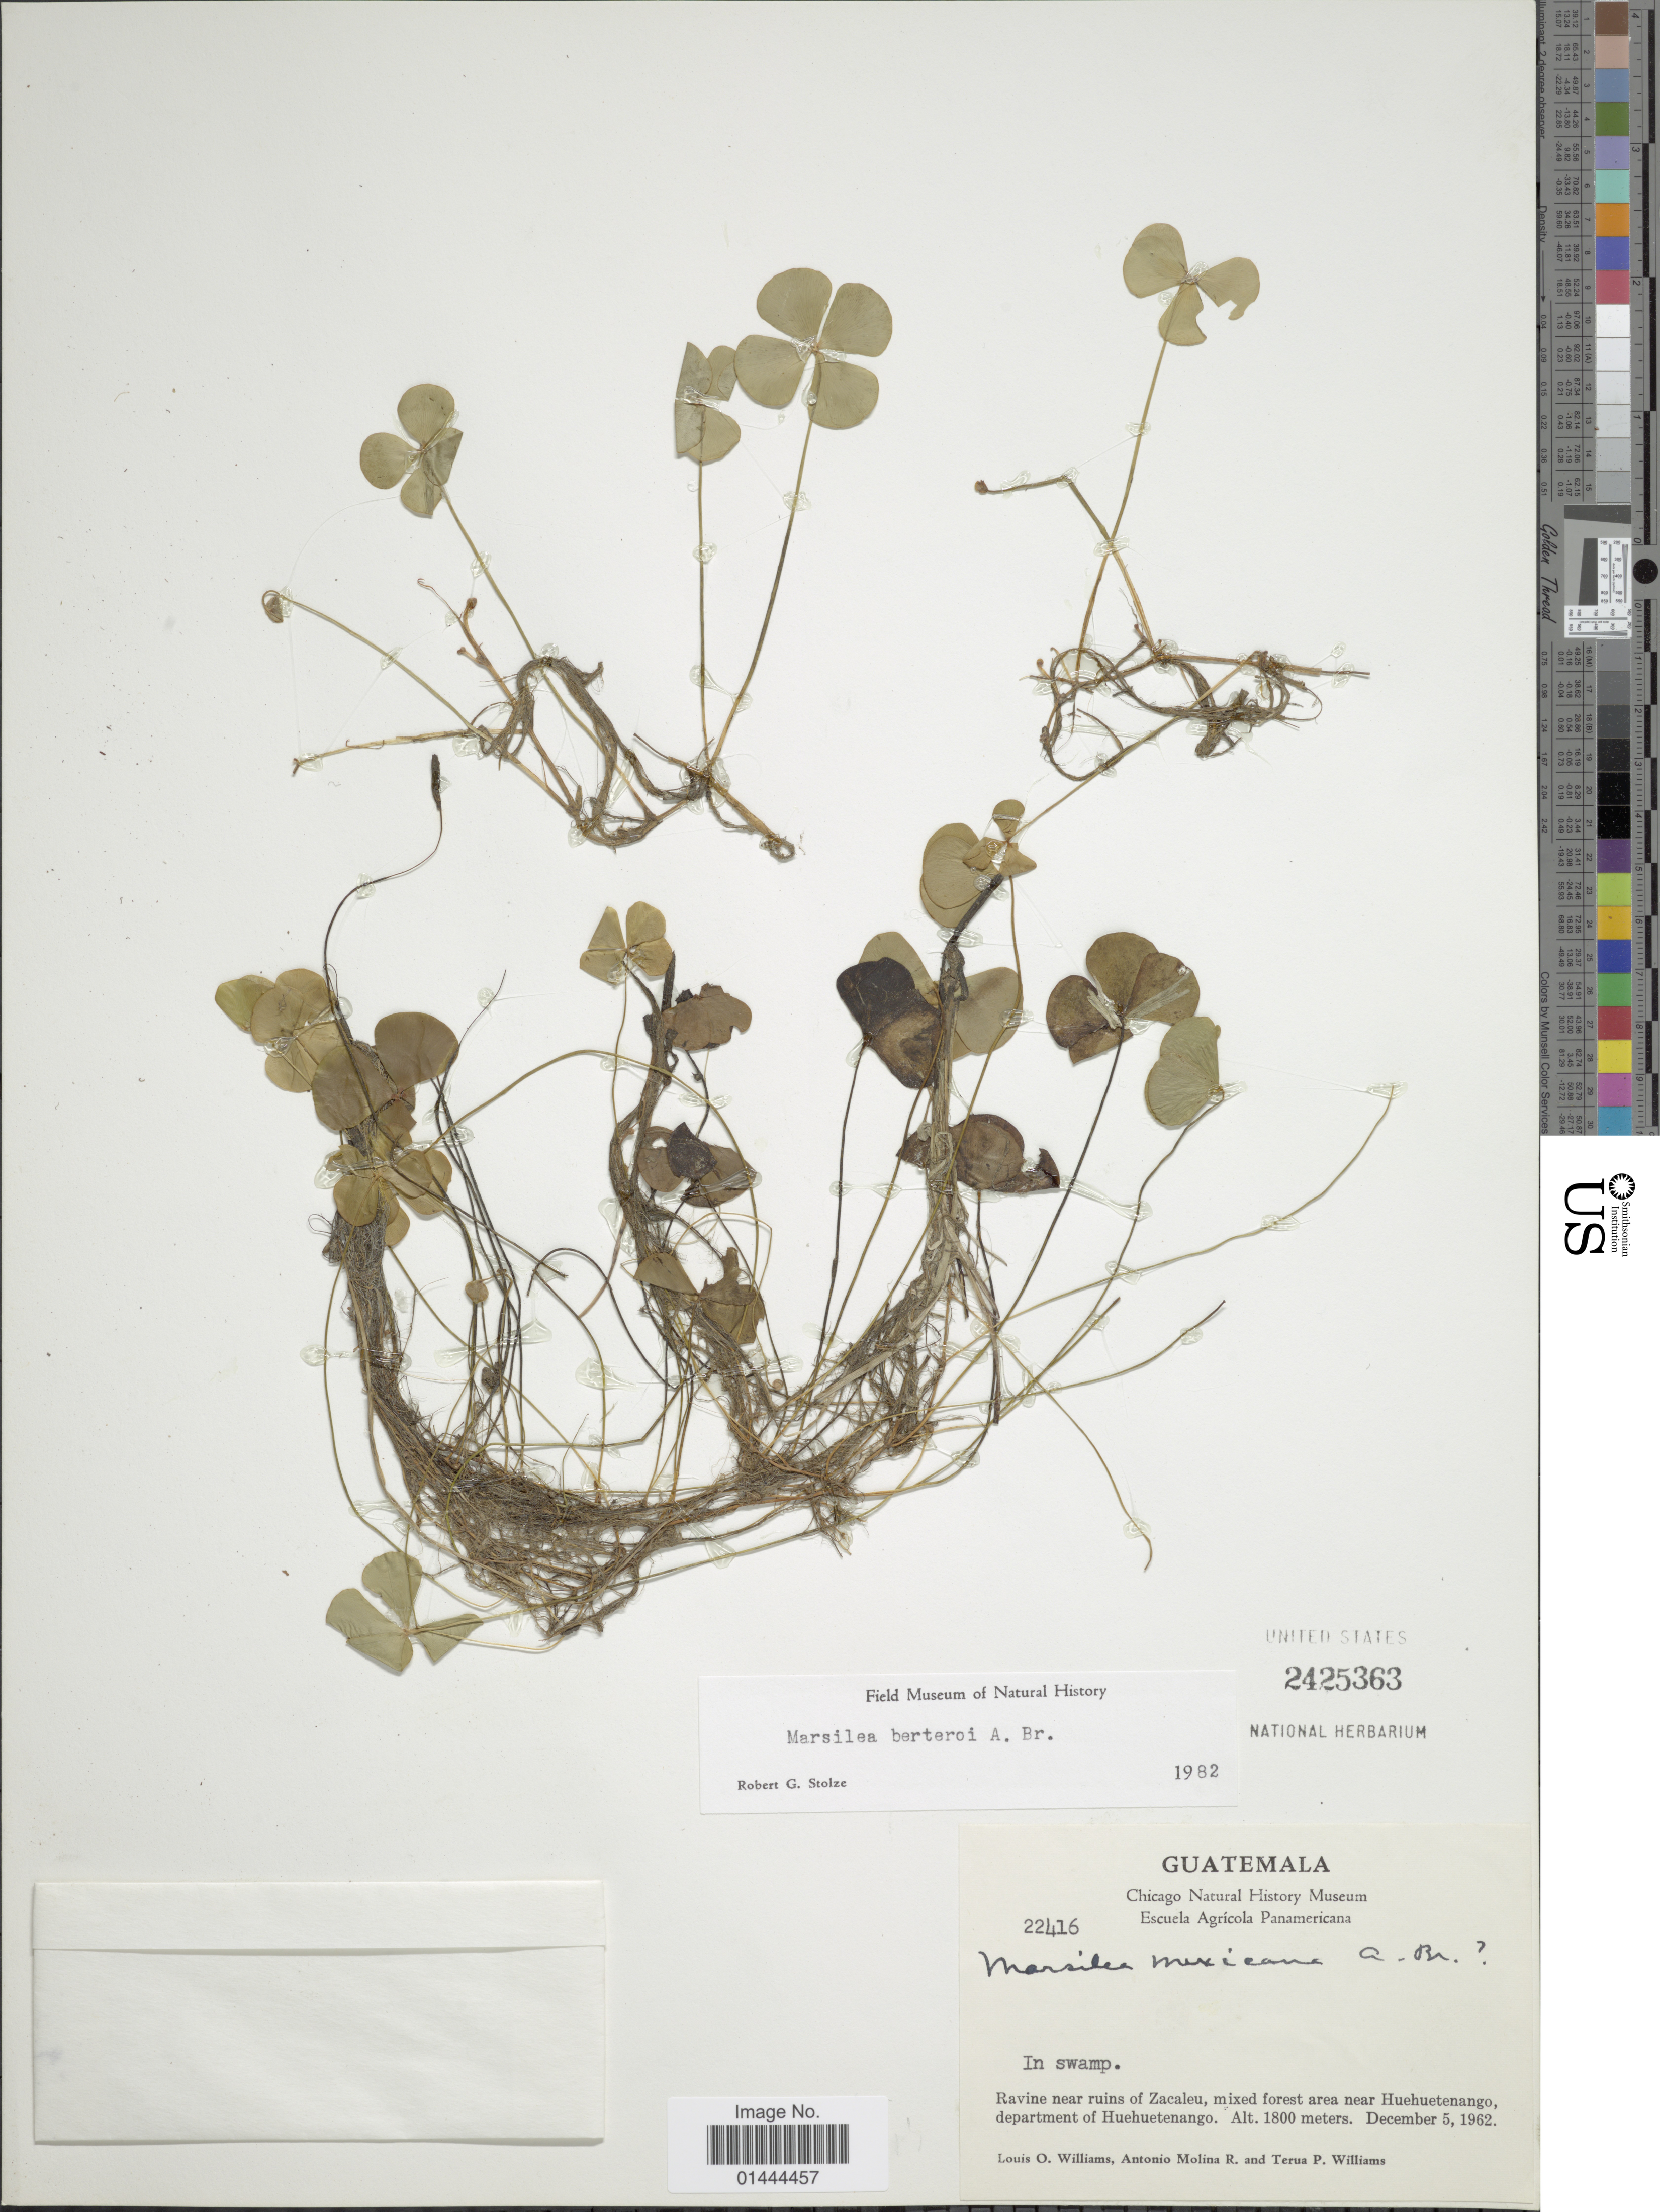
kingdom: Plantae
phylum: Tracheophyta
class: Polypodiopsida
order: Salviniales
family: Marsileaceae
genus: Marsilea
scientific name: Marsilea ancylopoda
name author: A. Braun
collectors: L. O. Williams, A. Molina R. & T. P. Williams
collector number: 22416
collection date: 1962-12-05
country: Guatemala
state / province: Huehuetenango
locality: In swamp, ravine near ruins of Zacaleu, mixed forest area near Huehuetenango, department of Huehuetenango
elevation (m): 1800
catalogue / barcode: US 2425363